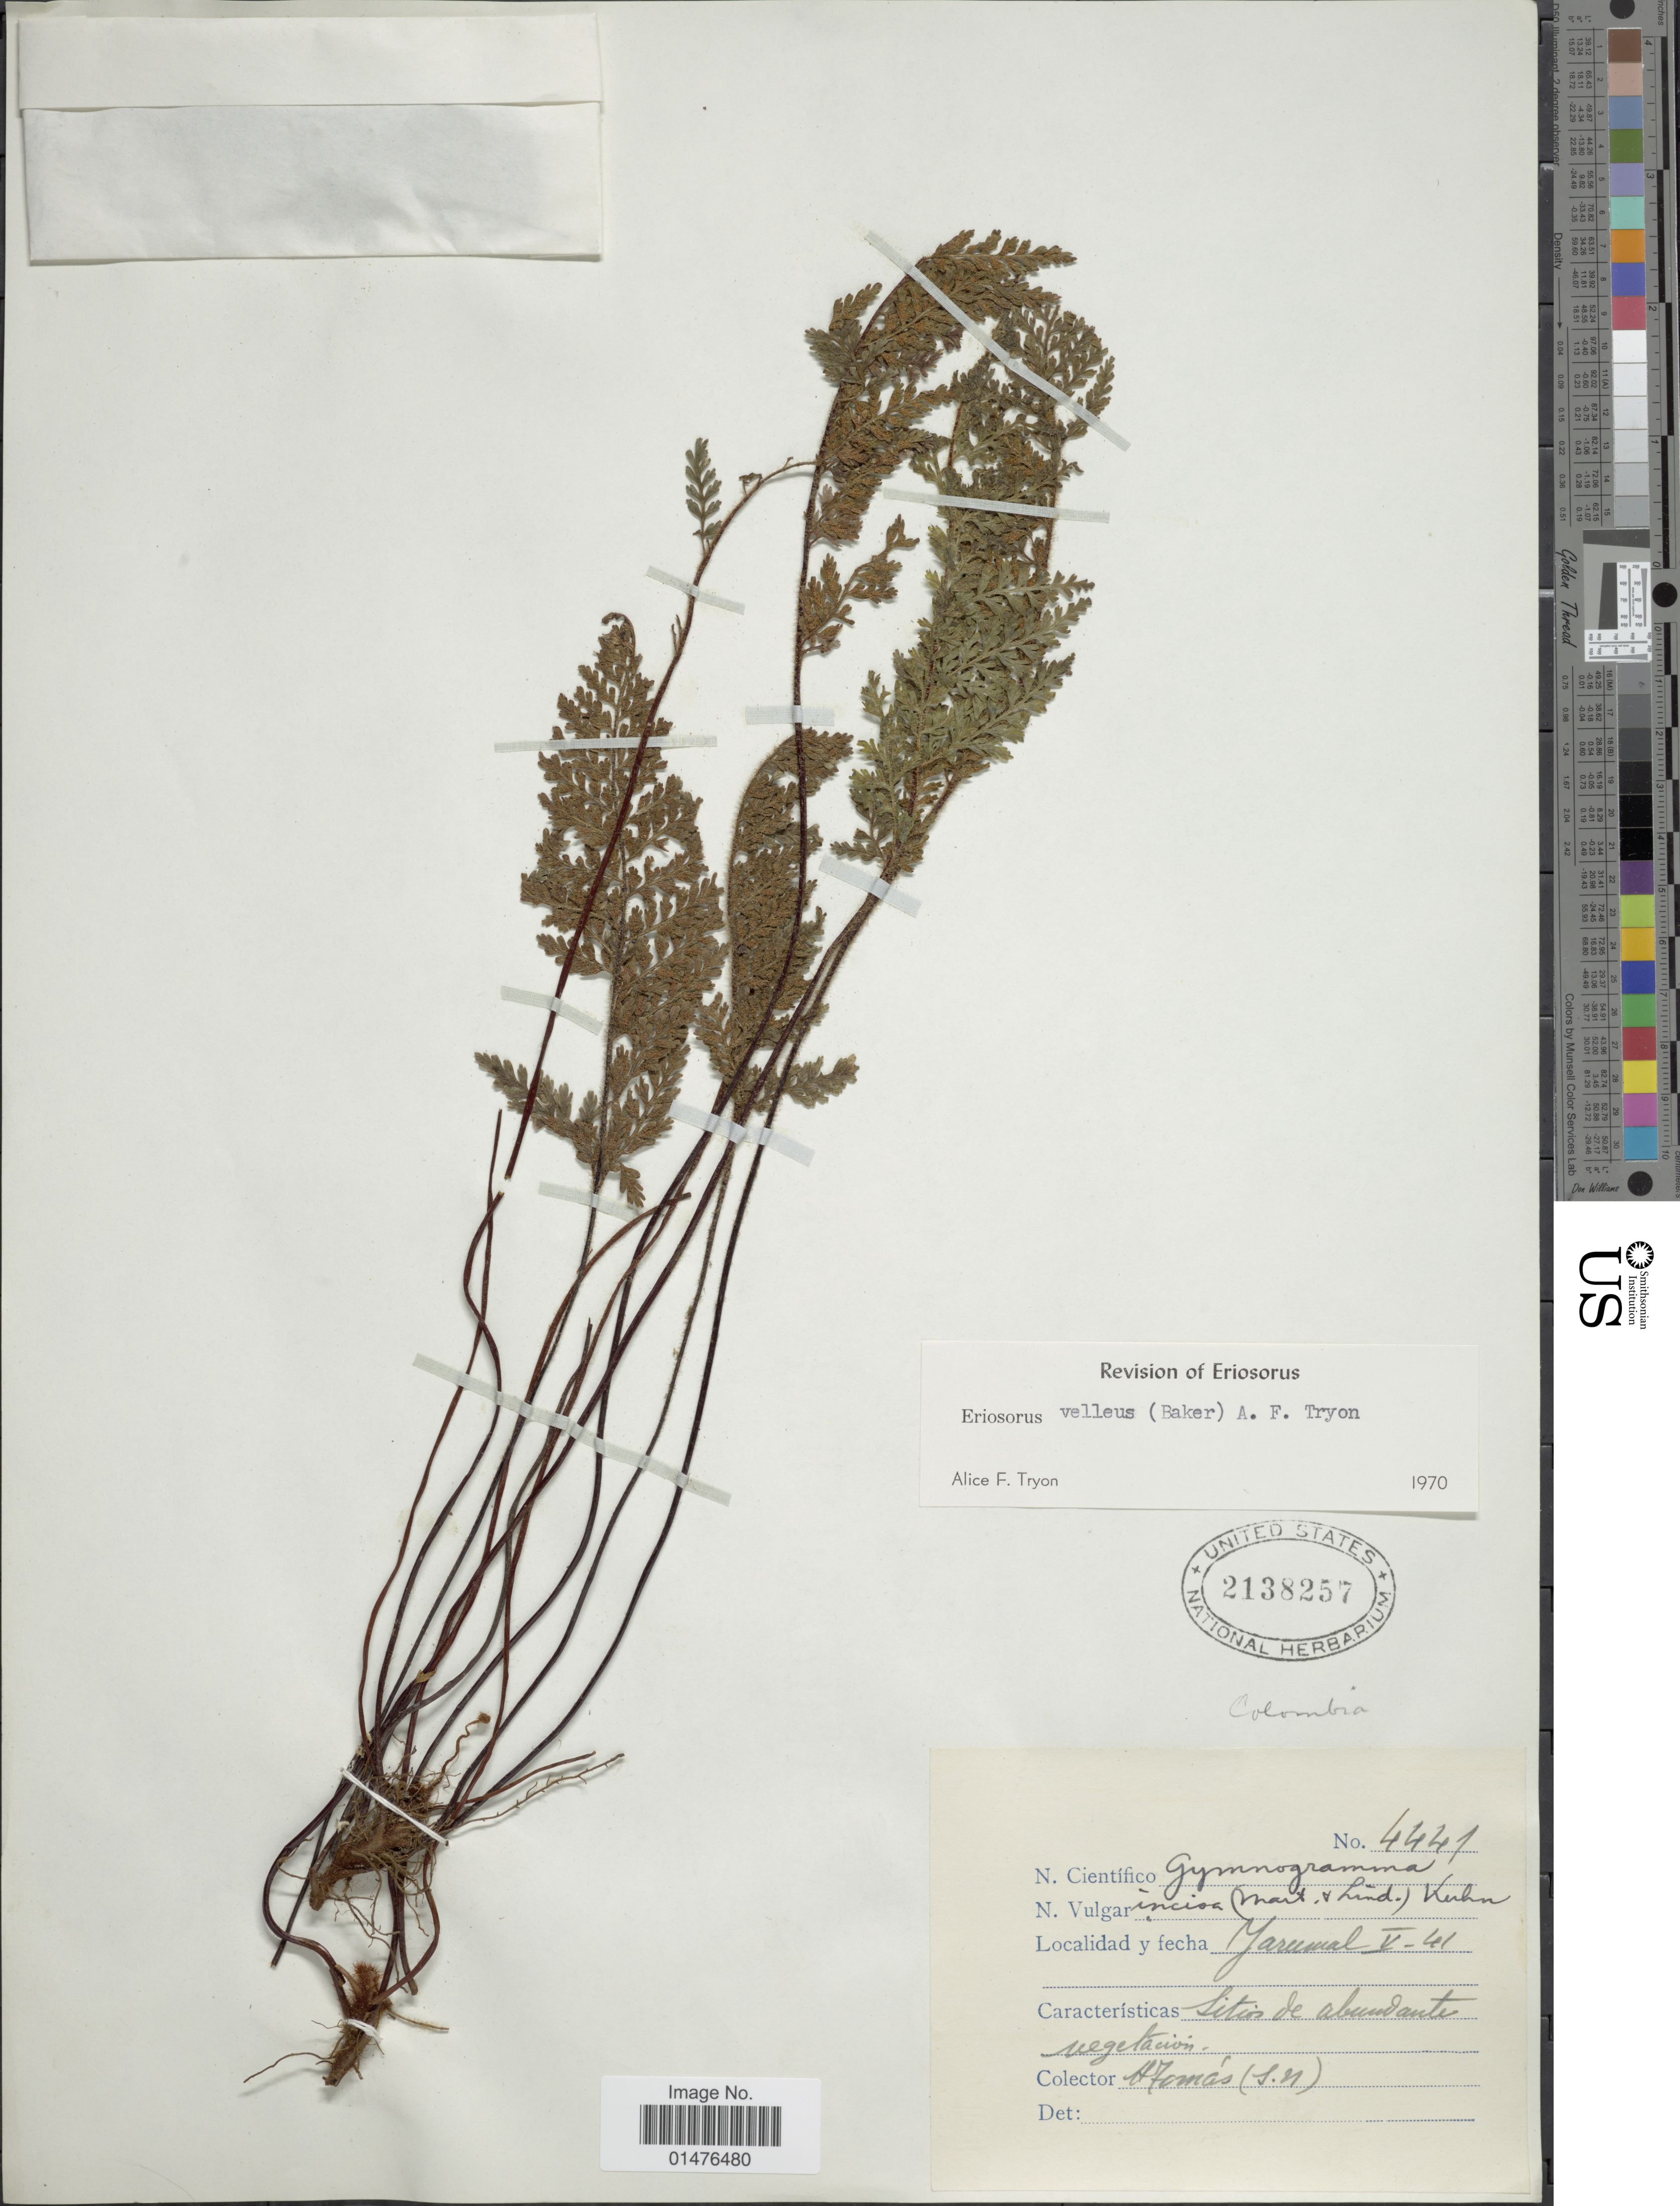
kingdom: Plantae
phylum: Tracheophyta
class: Polypodiopsida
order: Polypodiales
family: Pteridaceae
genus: Jamesonia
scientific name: Jamesonia vellea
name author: (A.F. Tryon) Christenh.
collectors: H. Tomas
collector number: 4441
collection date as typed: Transcribed d/m/y: /5/41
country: Colombia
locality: Yarumal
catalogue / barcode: US 2138257